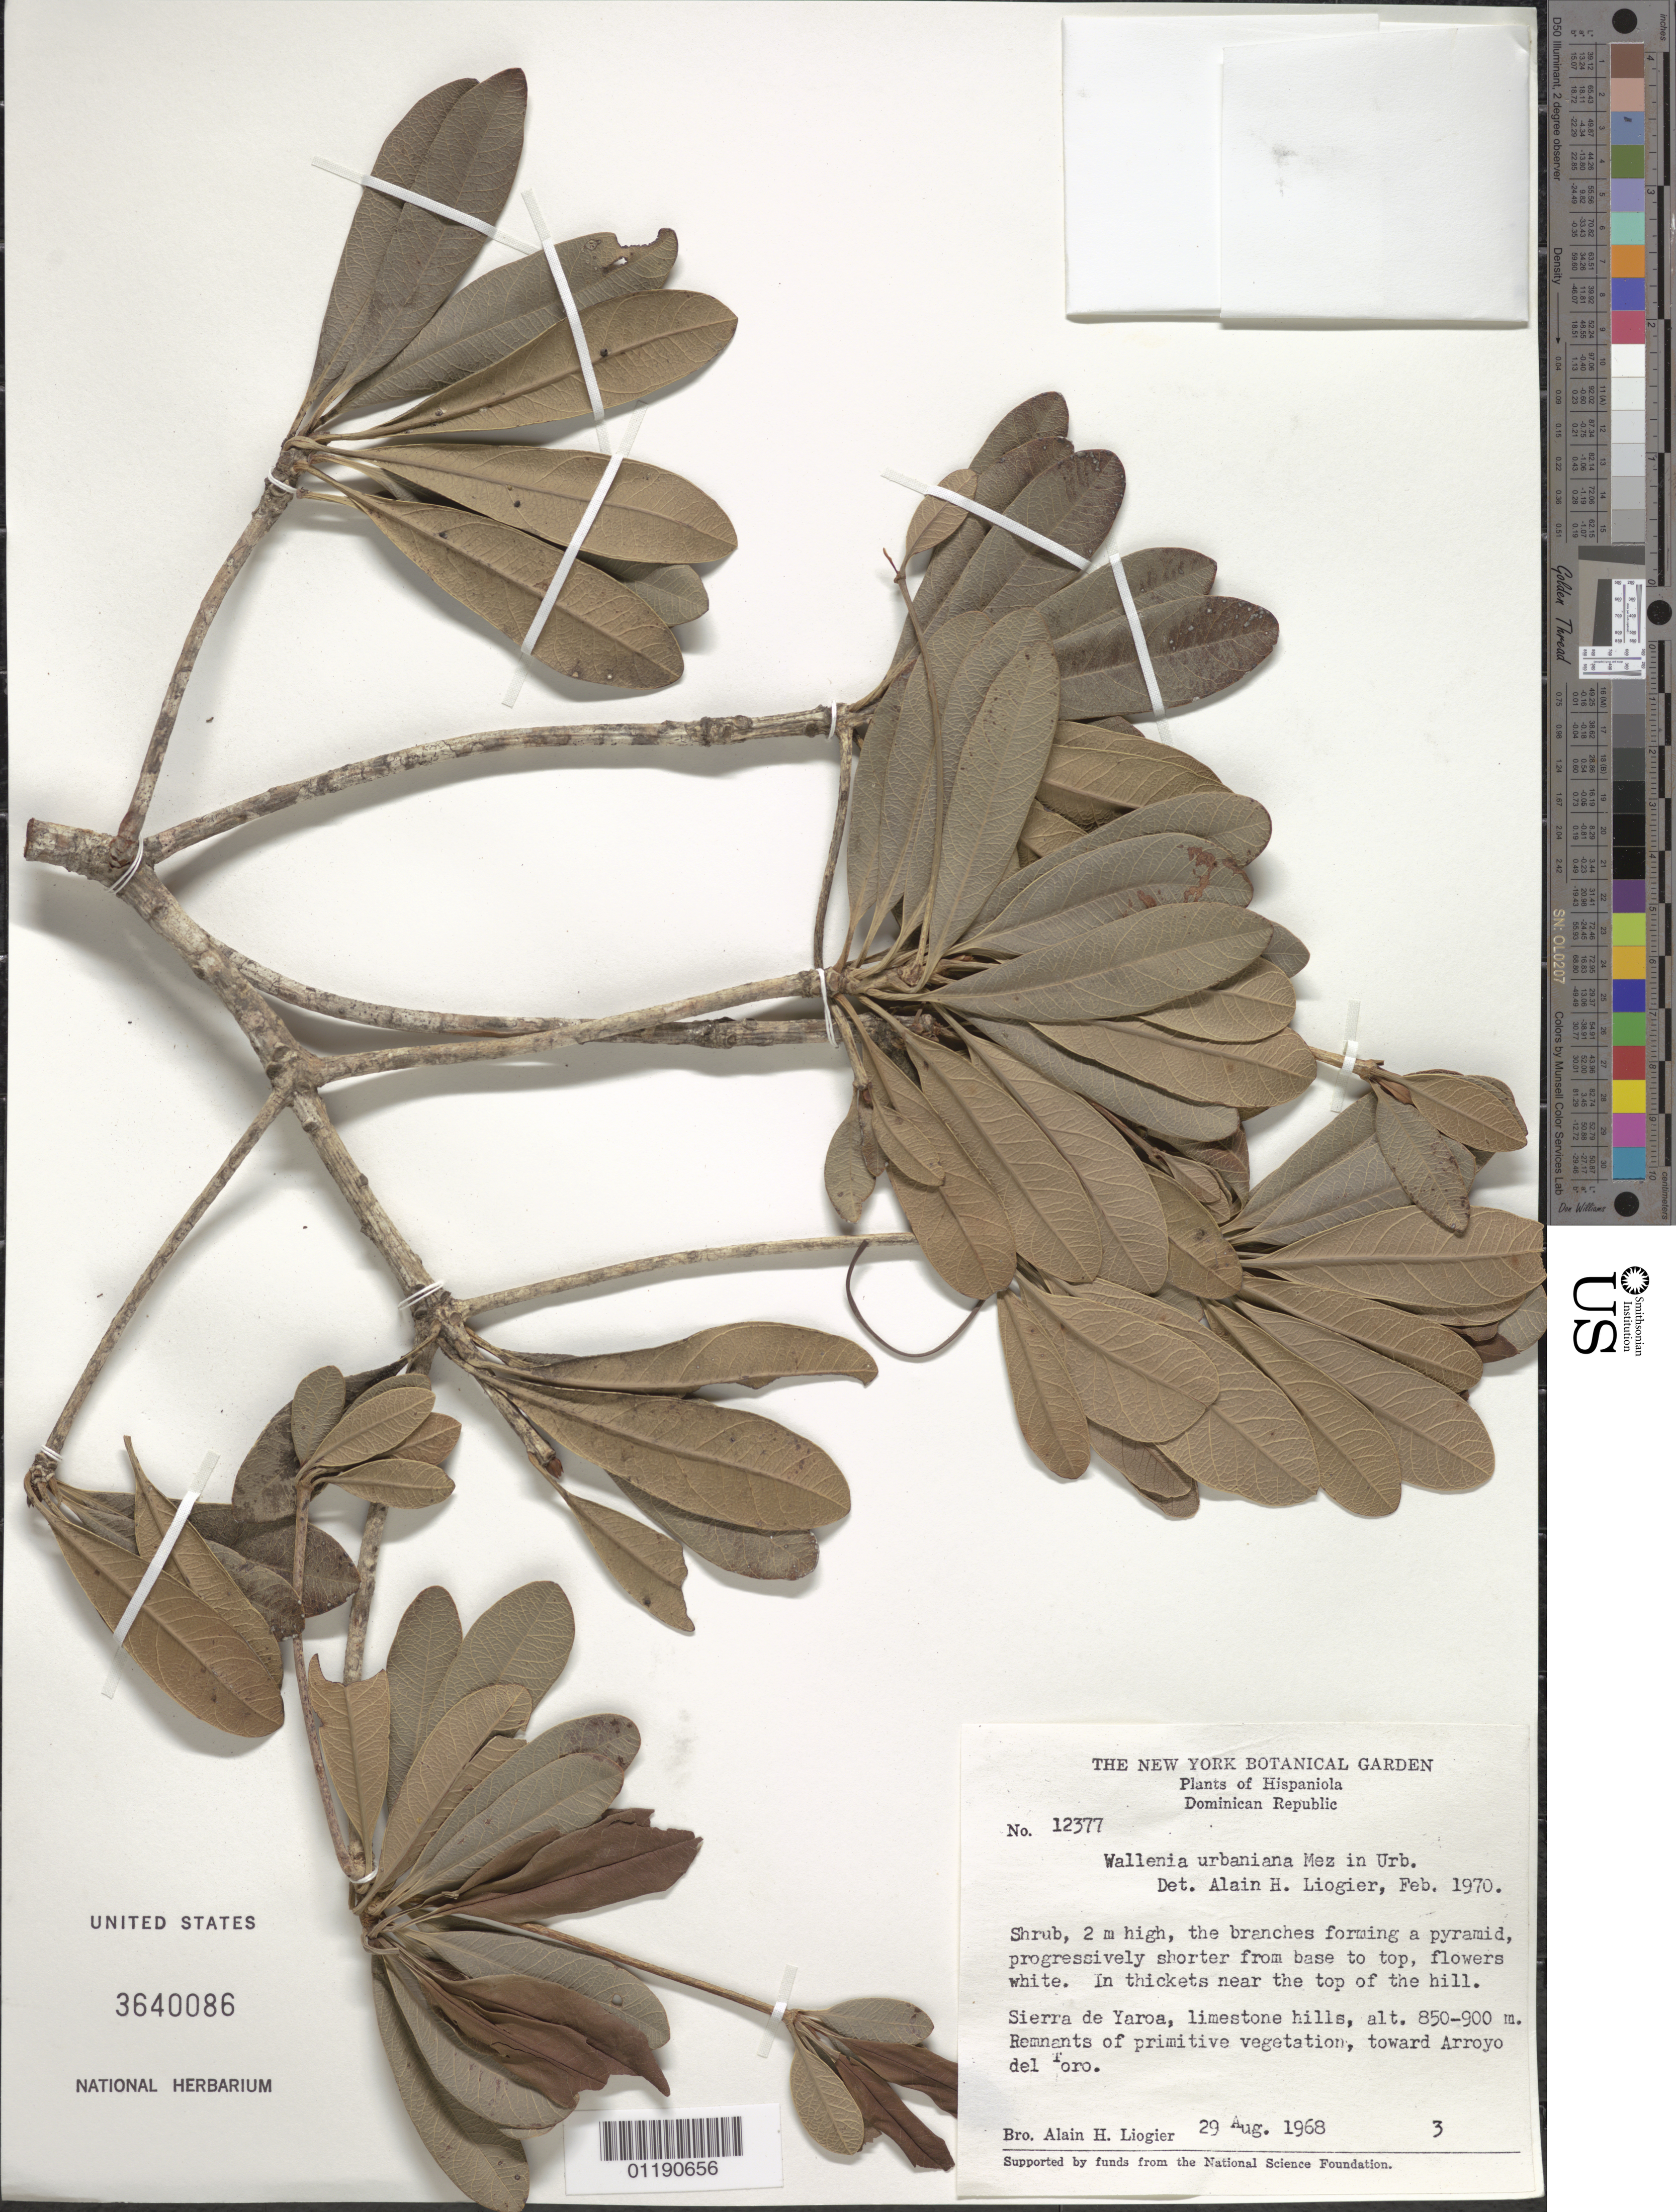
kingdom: Plantae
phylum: Tracheophyta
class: Magnoliopsida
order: Ericales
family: Primulaceae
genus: Wallenia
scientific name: Wallenia urbaniana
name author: Mez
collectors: A. H. Liogier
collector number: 12377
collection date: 1968-08-29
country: Dominican Republic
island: Hispaniola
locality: Sierra de Yaroa.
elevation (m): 850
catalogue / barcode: US 3640086